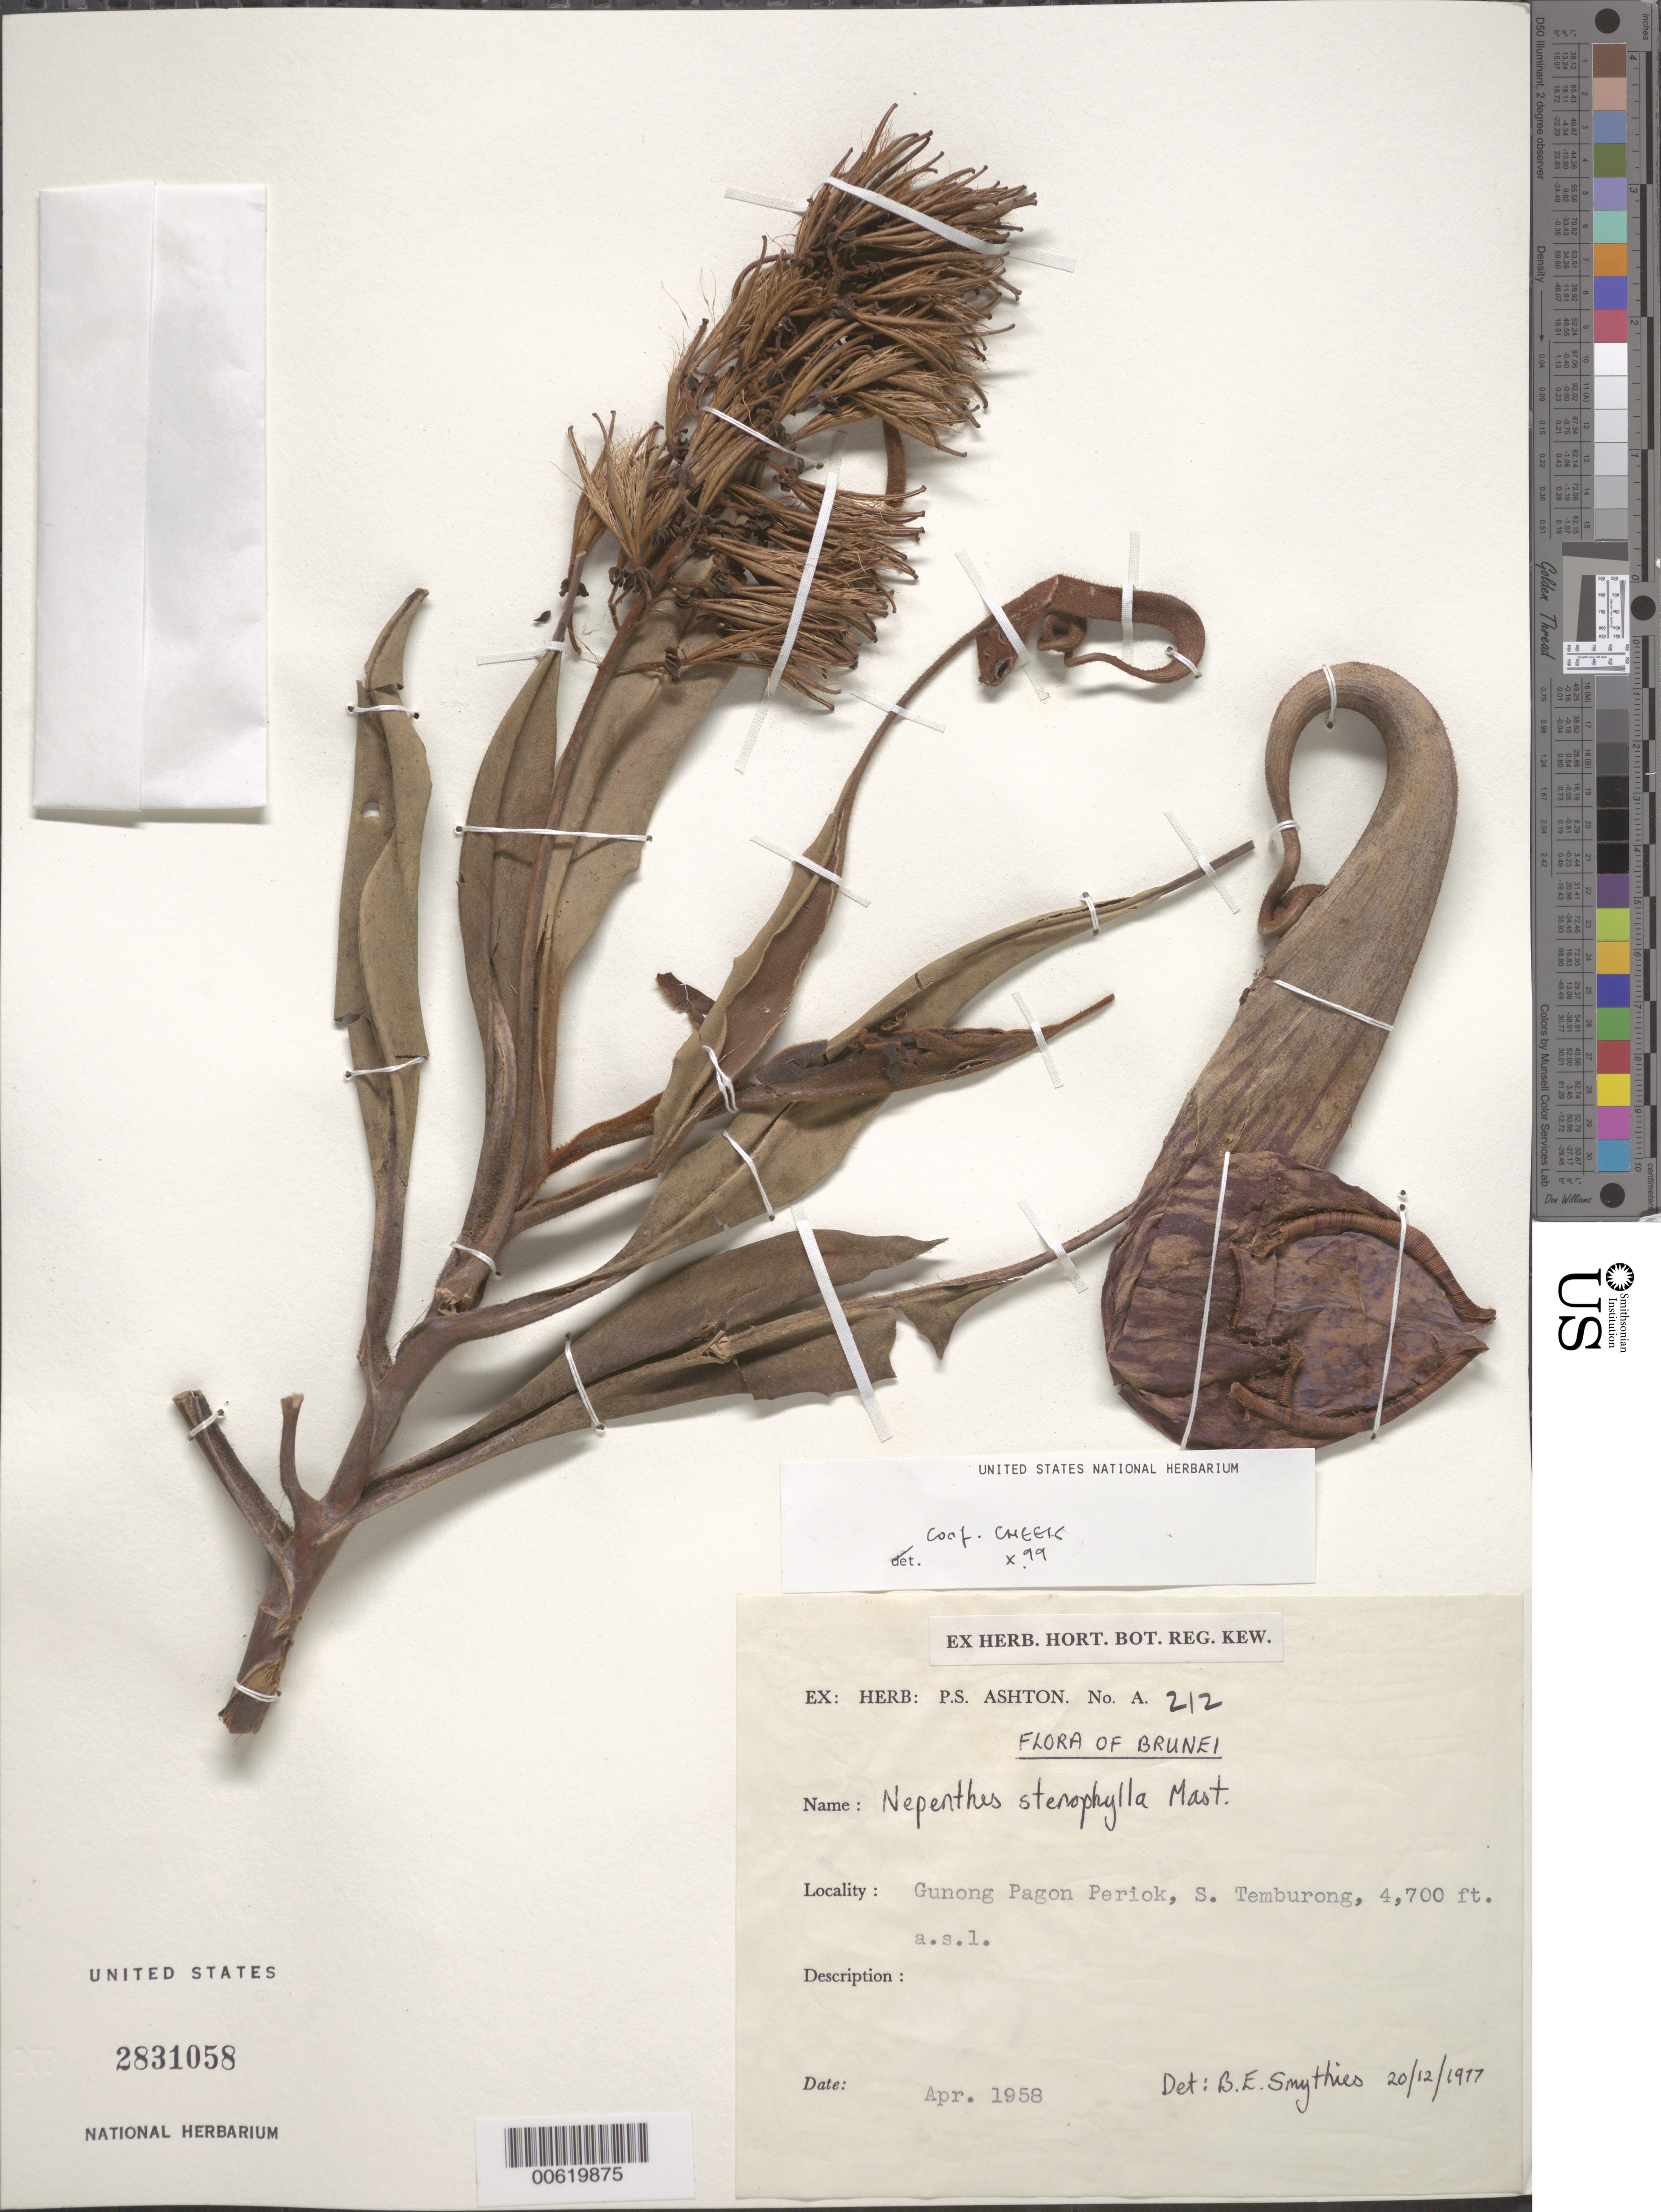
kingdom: Plantae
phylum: Tracheophyta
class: Magnoliopsida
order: Caryophyllales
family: Nepenthaceae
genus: Nepenthes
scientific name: Nepenthes stenophylla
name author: Mast.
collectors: P. S. Ashton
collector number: a 212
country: Brunei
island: Borneo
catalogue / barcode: US 2831058